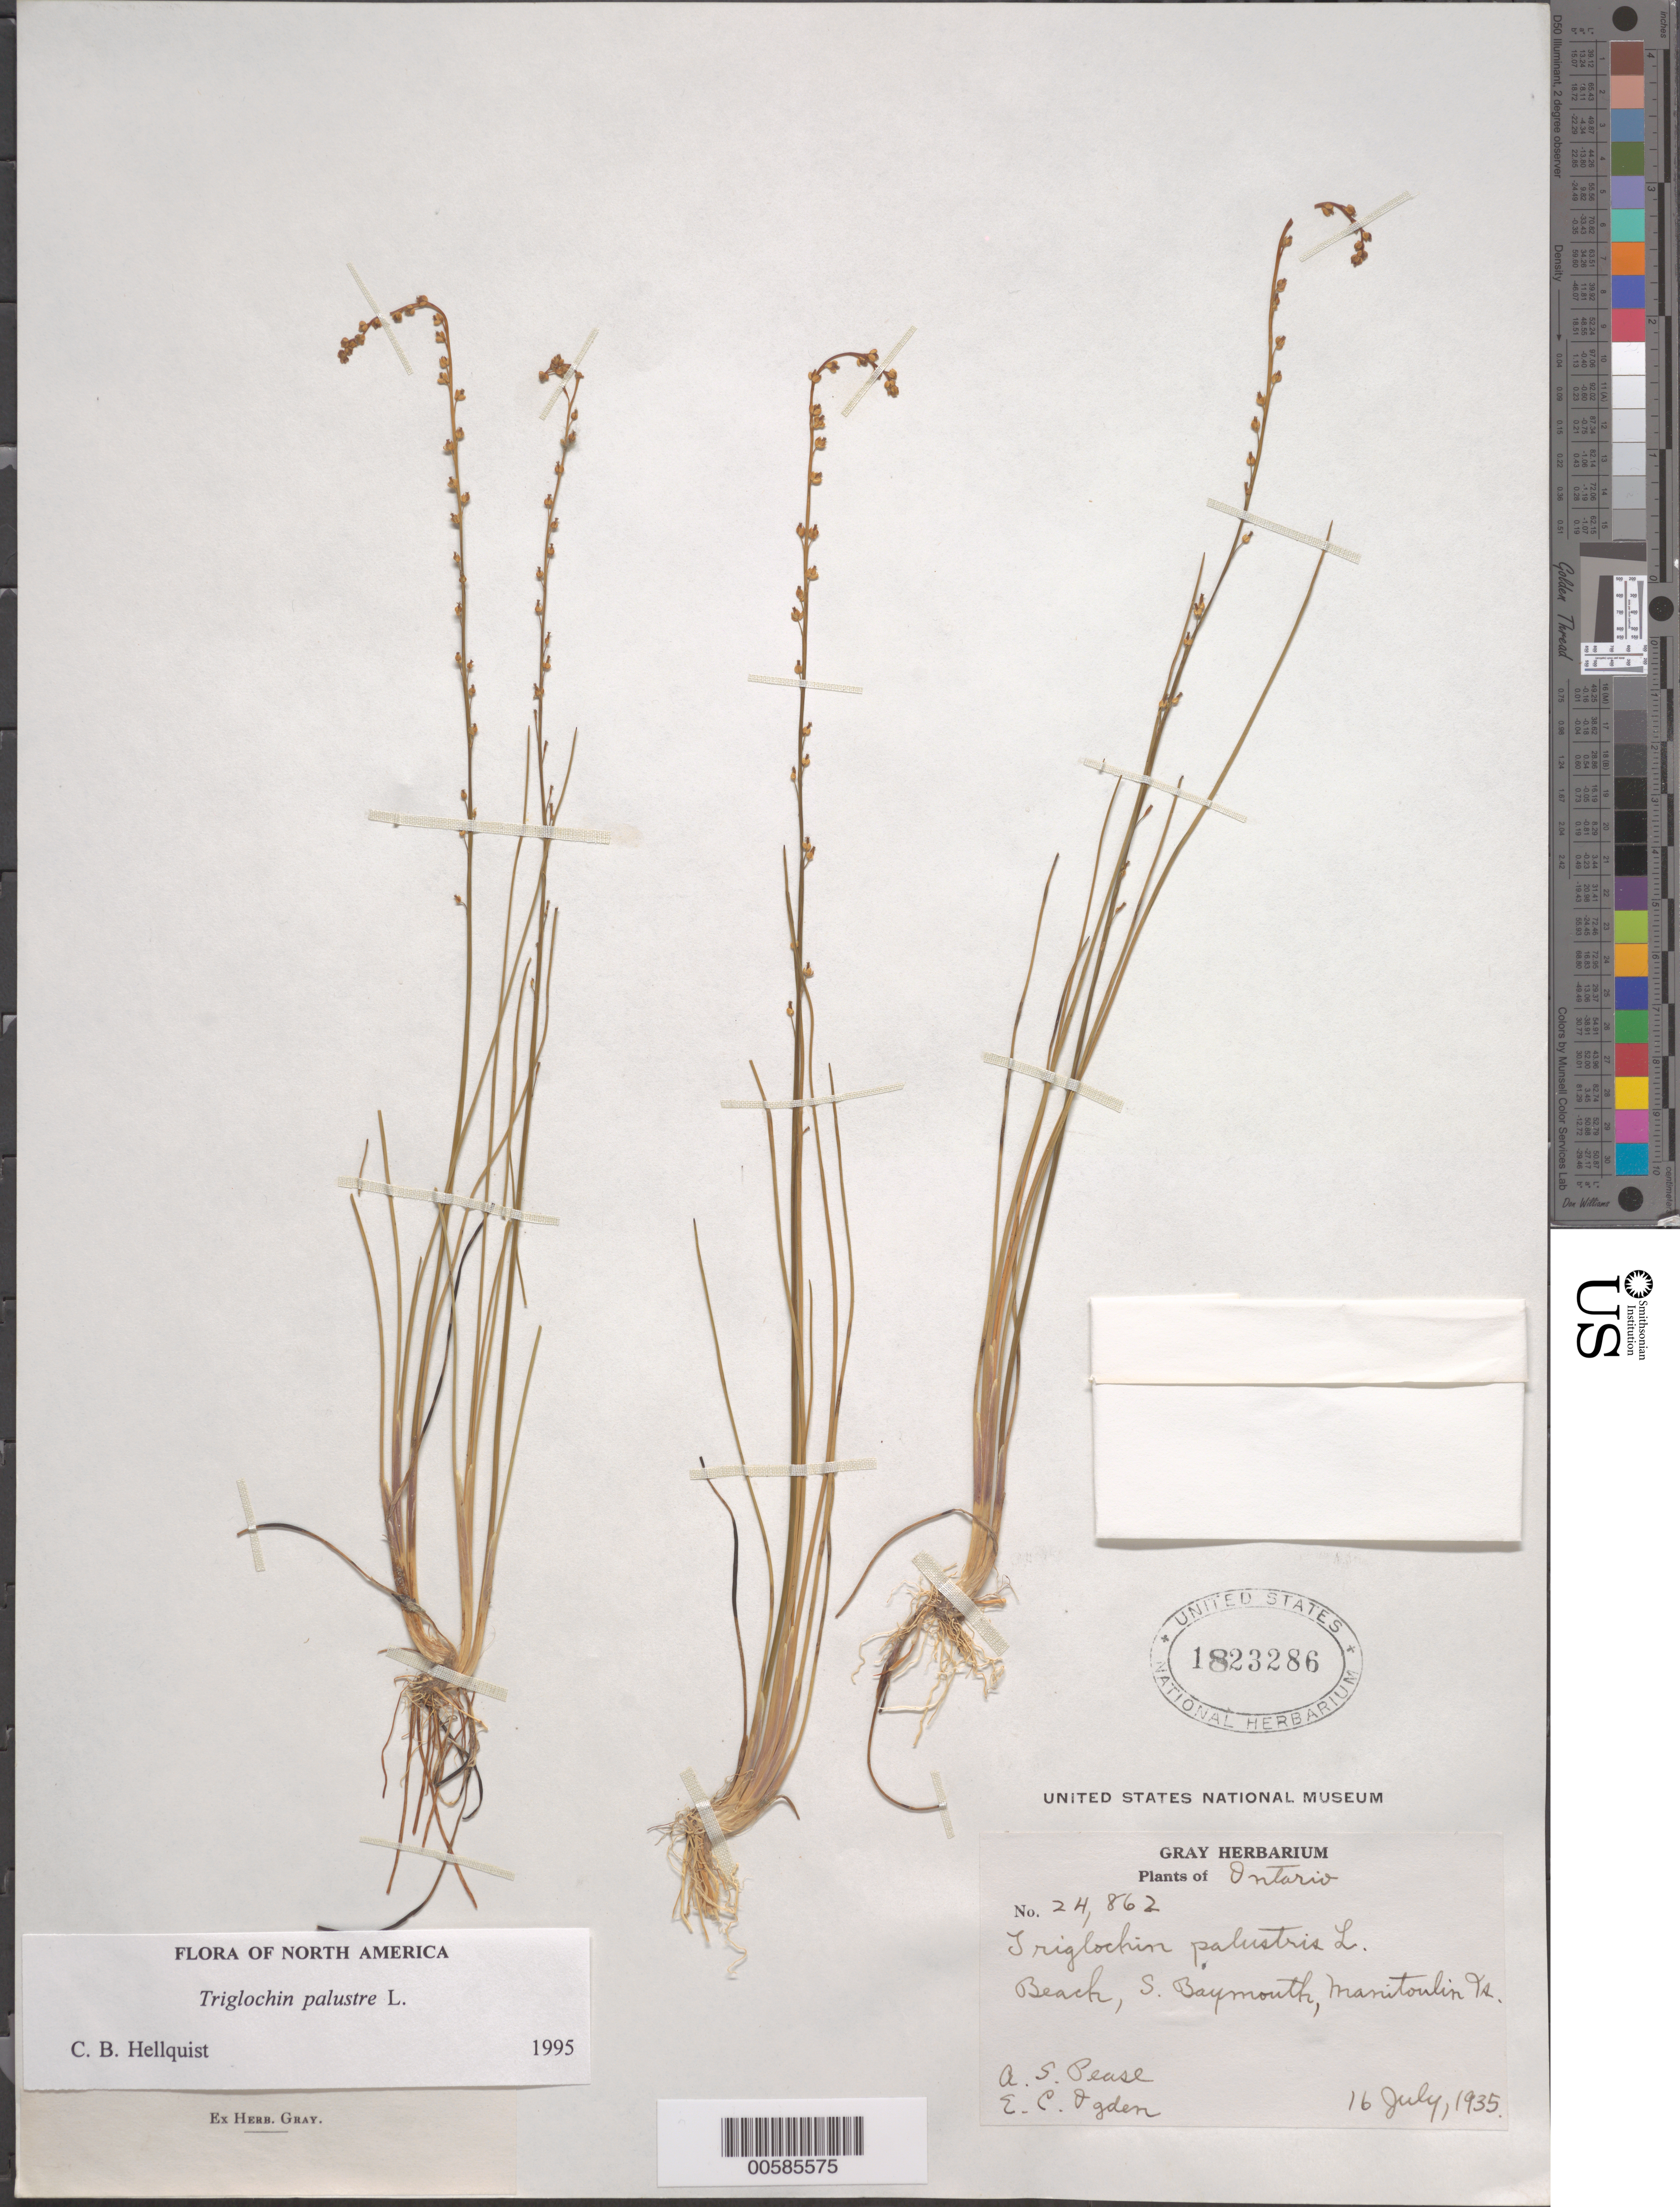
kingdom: Plantae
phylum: Tracheophyta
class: Liliopsida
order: Alismatales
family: Juncaginaceae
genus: Triglochin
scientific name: Triglochin palustris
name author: L.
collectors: A. S. Pease & E. C. Ogden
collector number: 24862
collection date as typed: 16 Jul 1935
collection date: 1935-07-16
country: Canada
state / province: Ontario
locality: S. Baymouth, Manitoulin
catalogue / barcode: US 1823286